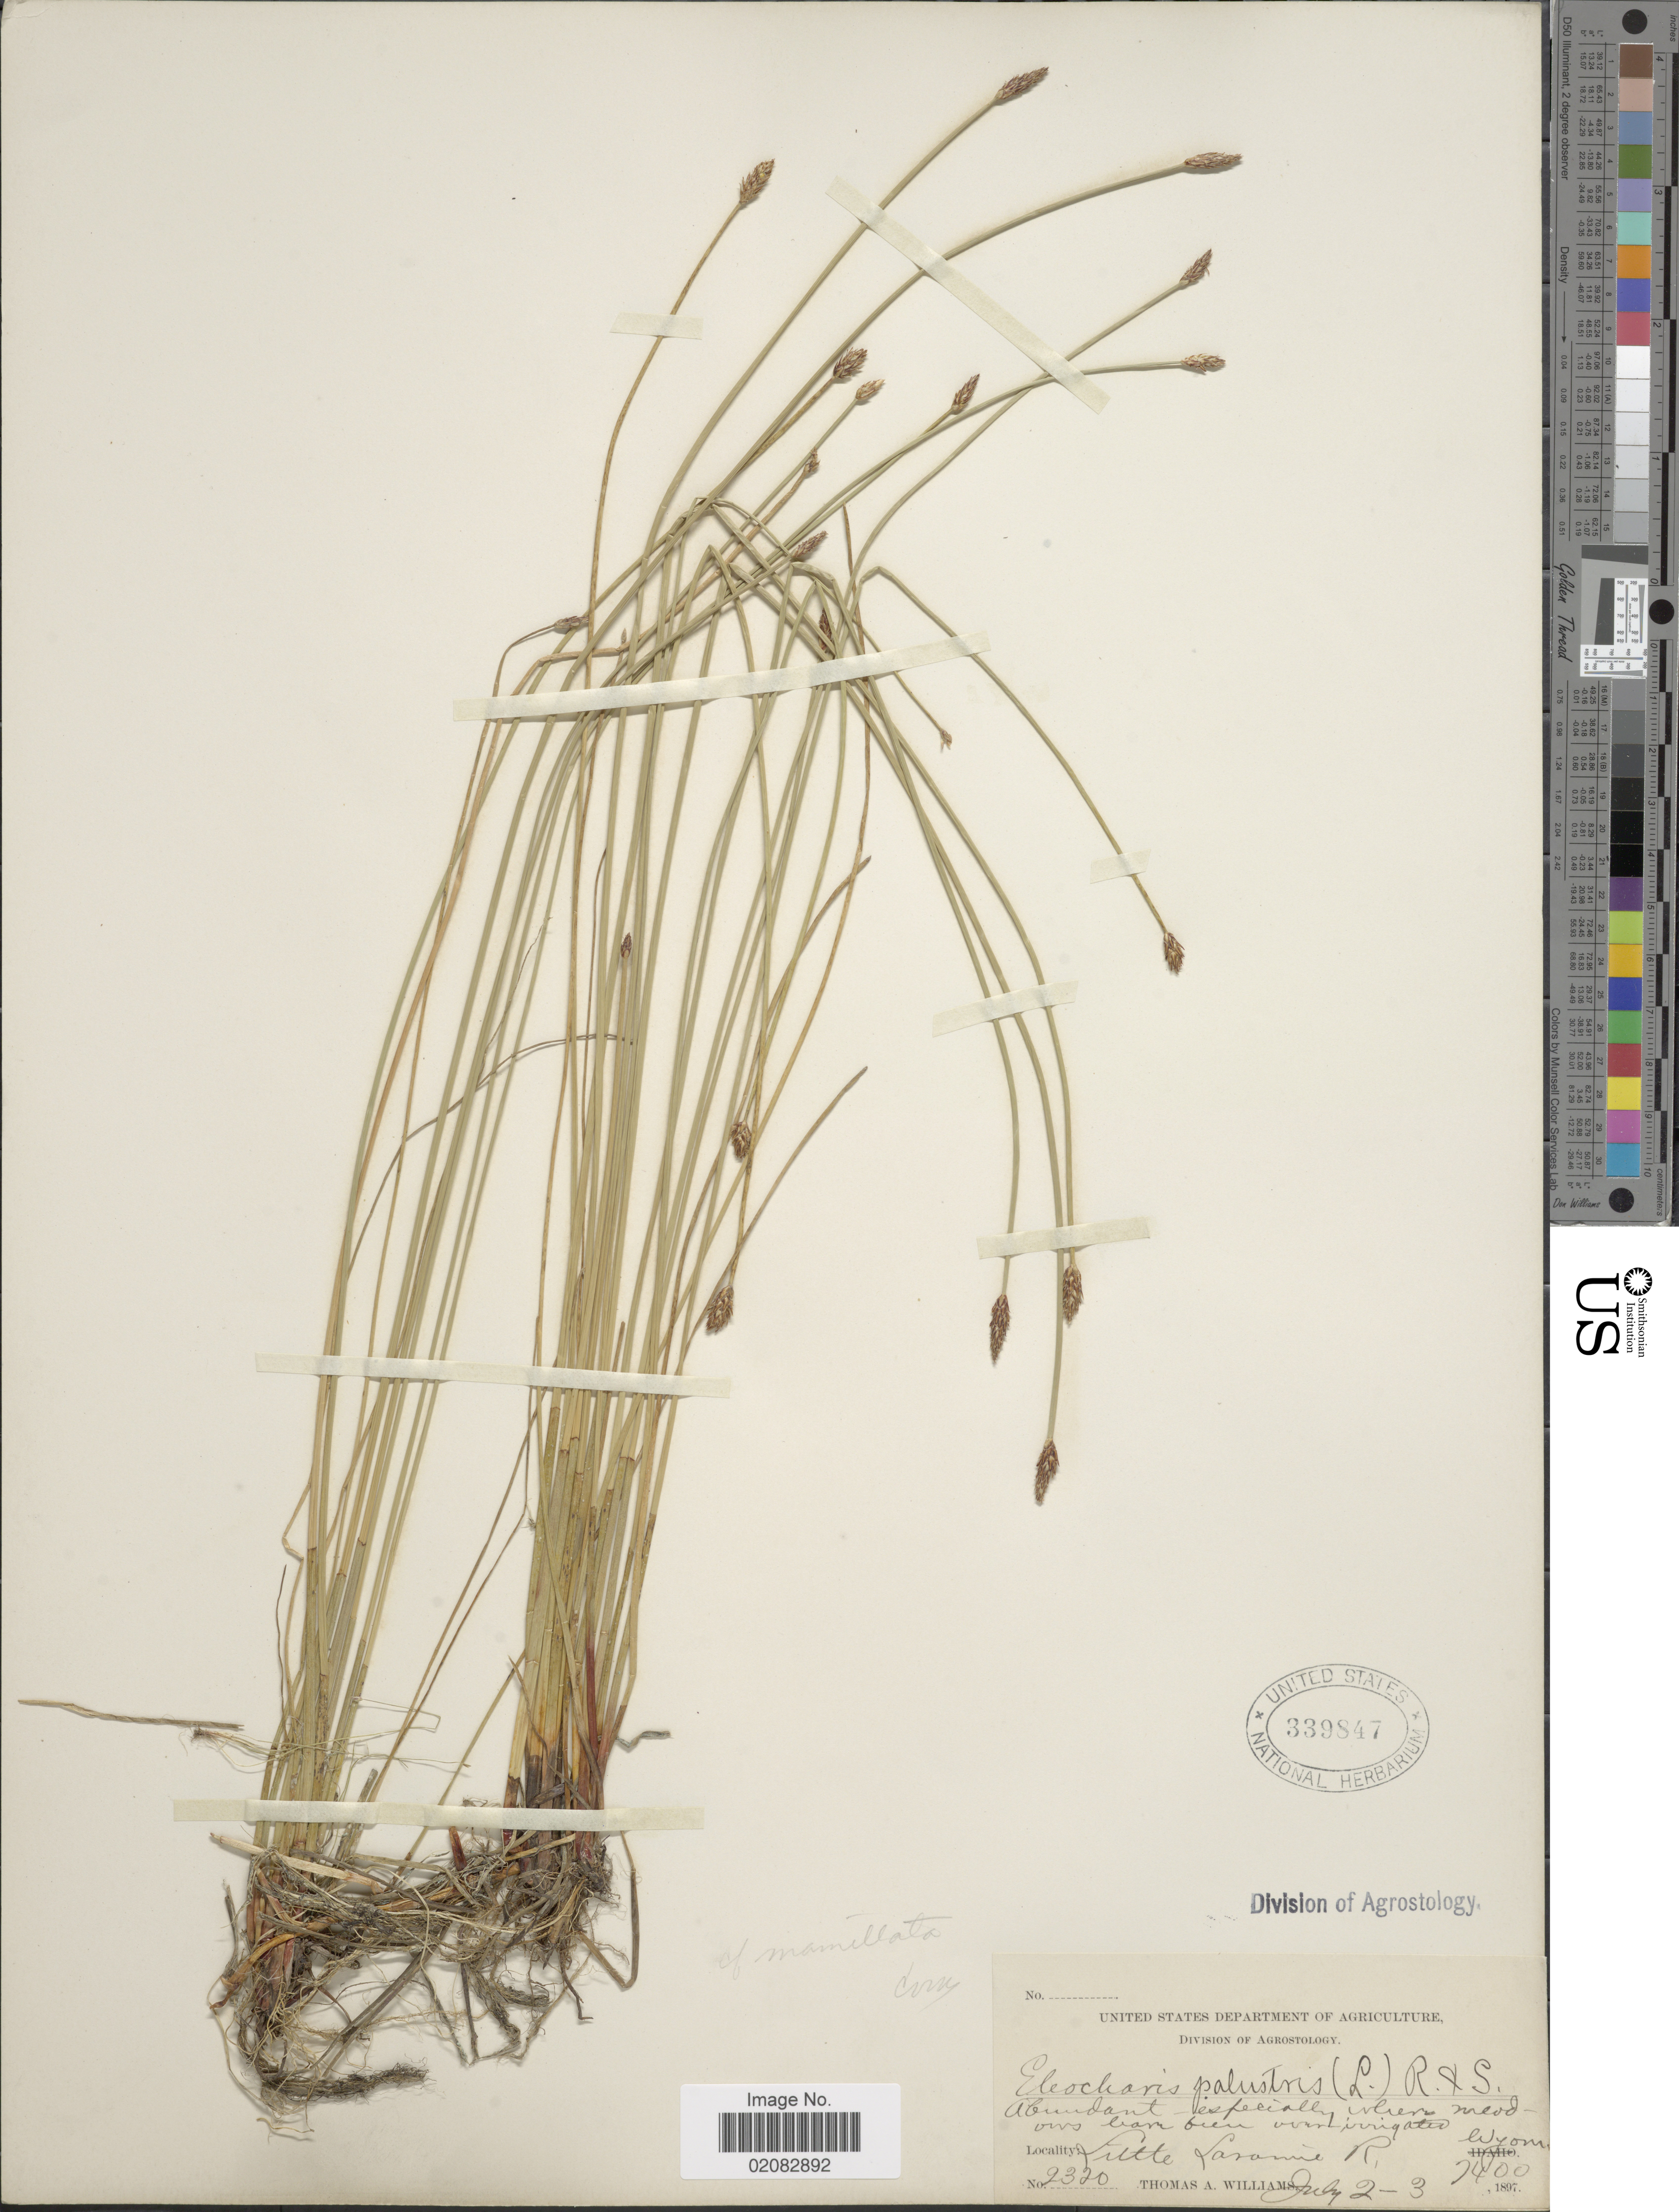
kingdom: Plantae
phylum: Tracheophyta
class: Liliopsida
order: Poales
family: Cyperaceae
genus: Eleocharis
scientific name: Eleocharis macrostachya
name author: Britton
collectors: T. A. Williams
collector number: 2320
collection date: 1897-07-02/1897-07-03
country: United States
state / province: Wyoming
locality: Little Laramie R.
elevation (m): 2256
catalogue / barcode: US 339847